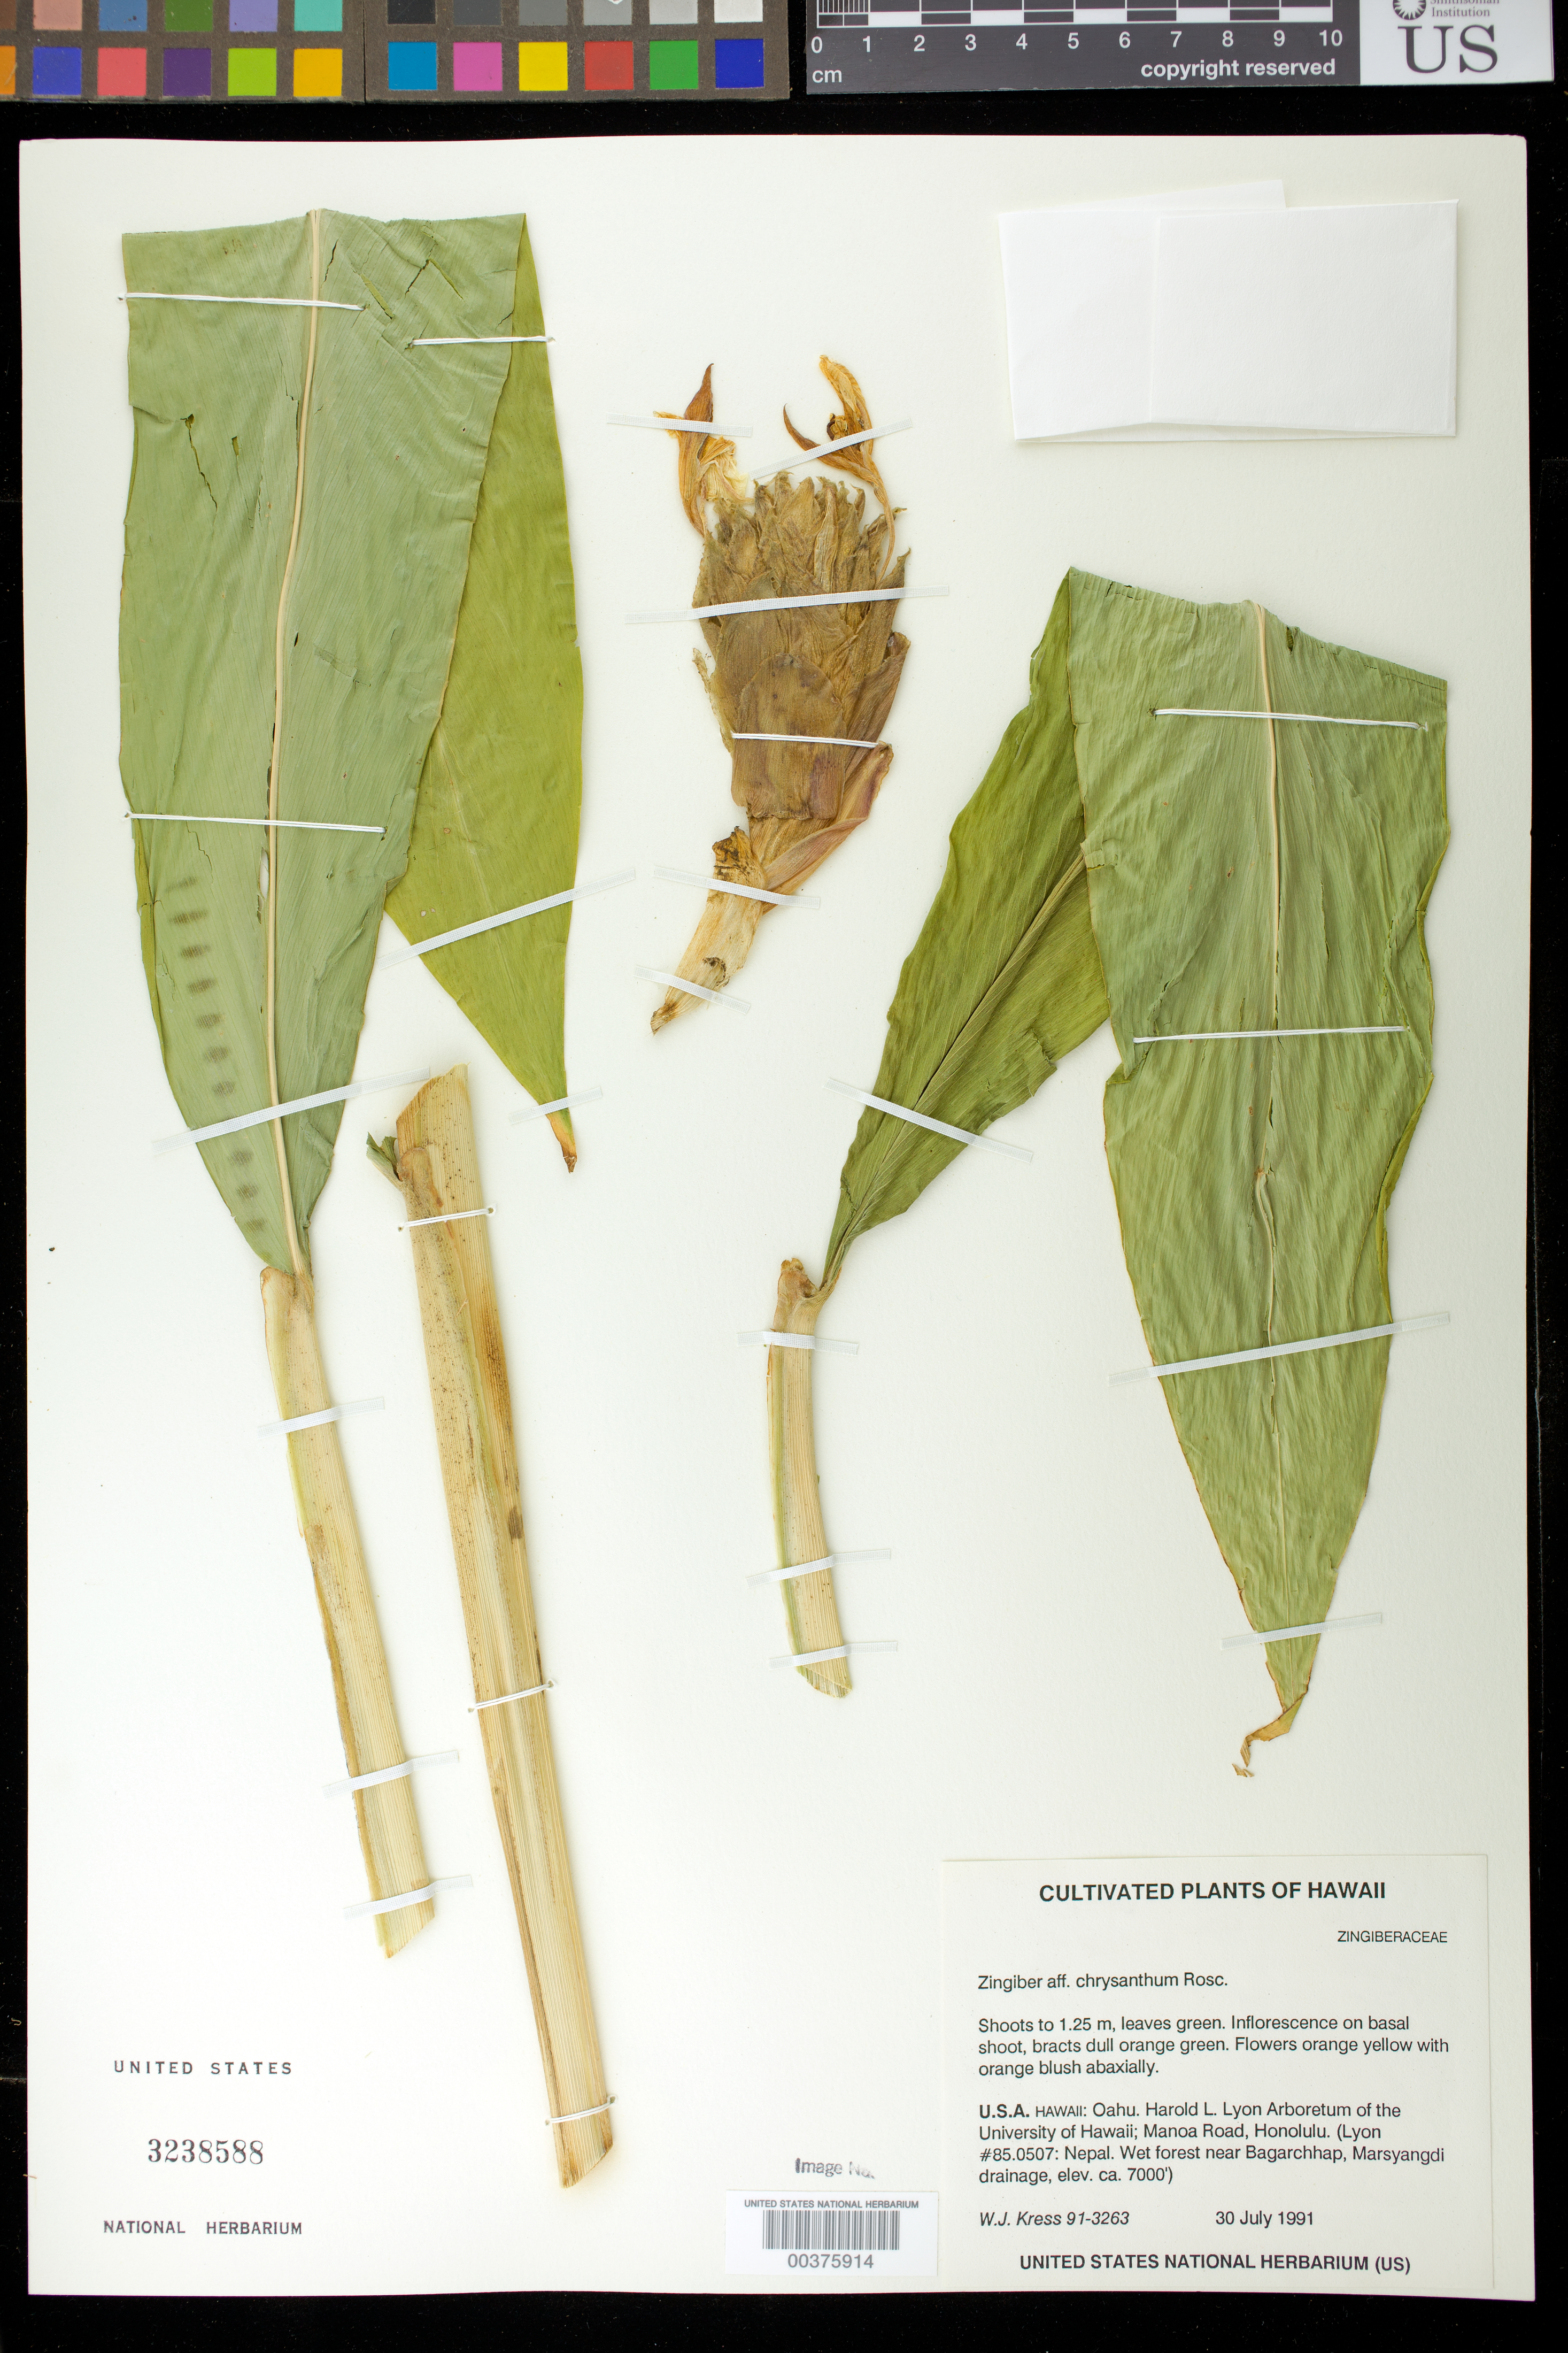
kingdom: Plantae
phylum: Tracheophyta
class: Liliopsida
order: Zingiberales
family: Zingiberaceae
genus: Zingiber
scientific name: Zingiber chrysanthum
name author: Roscoe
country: Nepal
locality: Near bagarchhap, marsyangdi drainage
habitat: Wet forest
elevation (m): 2134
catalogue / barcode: US 3238588